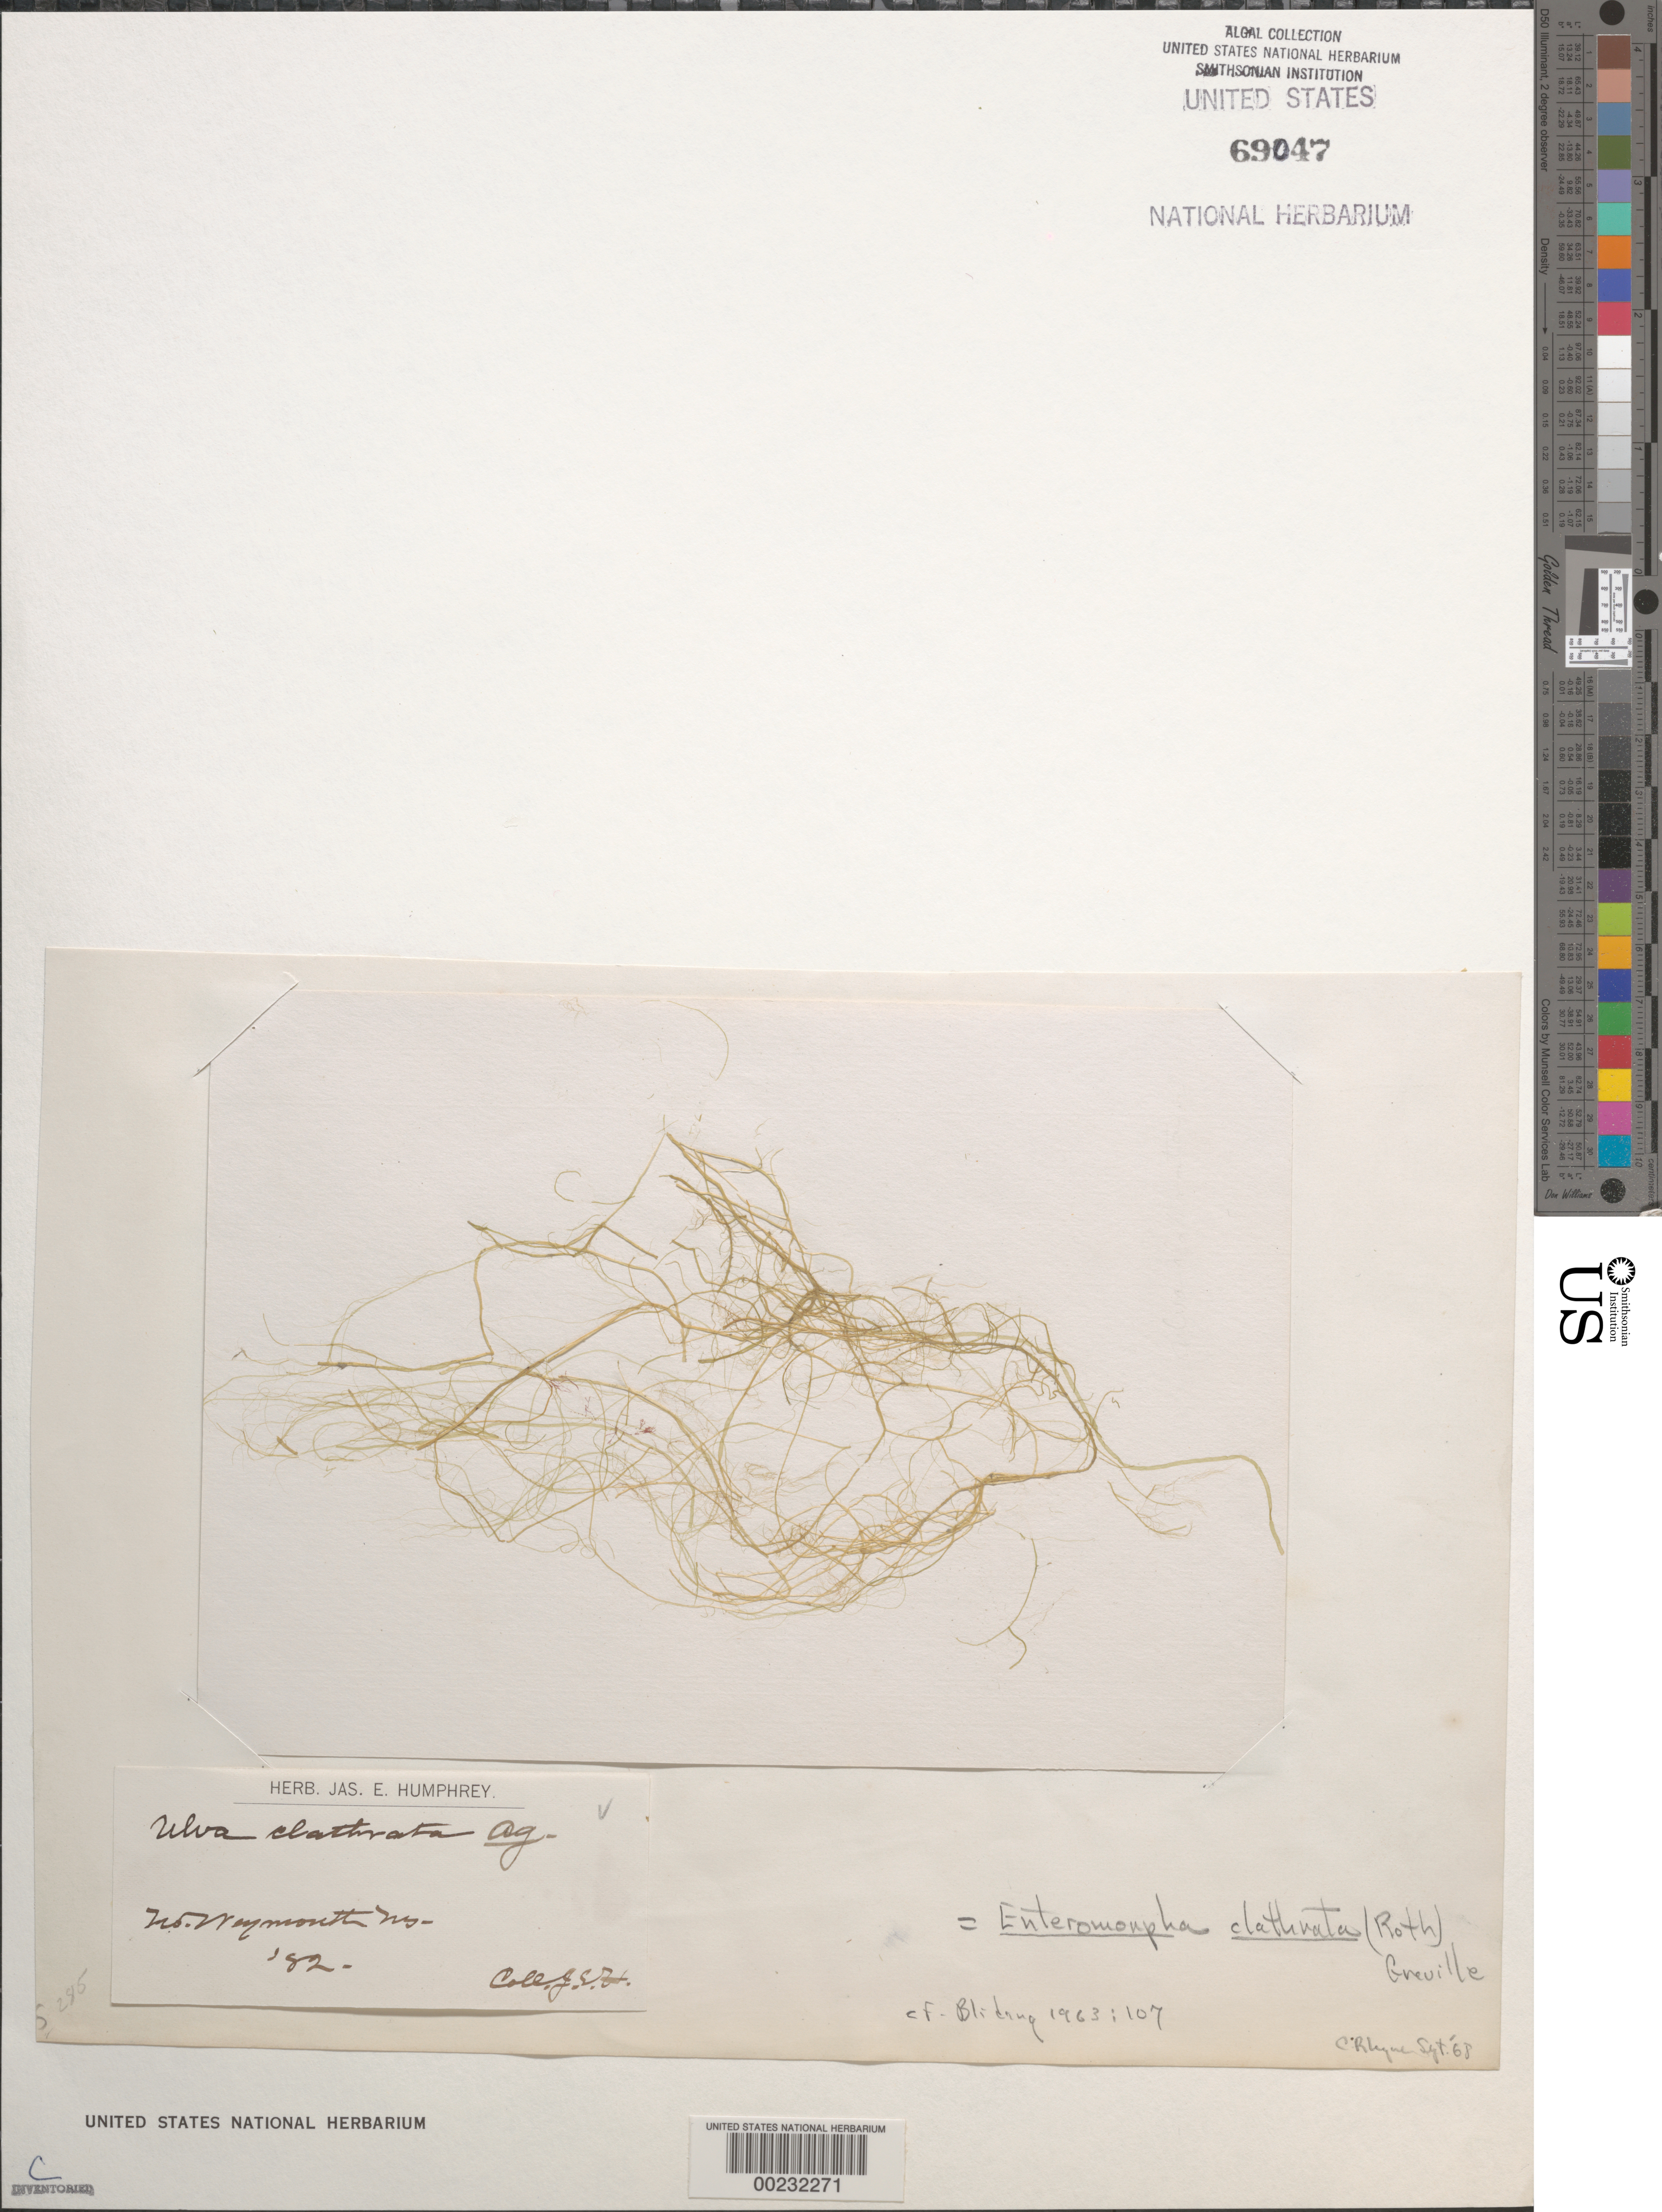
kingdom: Plantae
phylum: Chlorophyta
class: Ulvophyceae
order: Ulvales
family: Ulvaceae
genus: Ulva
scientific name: Ulva clathrata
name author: (Roth) C. Agardh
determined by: Algae name updating Project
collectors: J. Humphrey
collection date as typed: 1882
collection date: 1882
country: United States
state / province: Massachusetts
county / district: Norfolk County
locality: North Weymouth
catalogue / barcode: US 69047